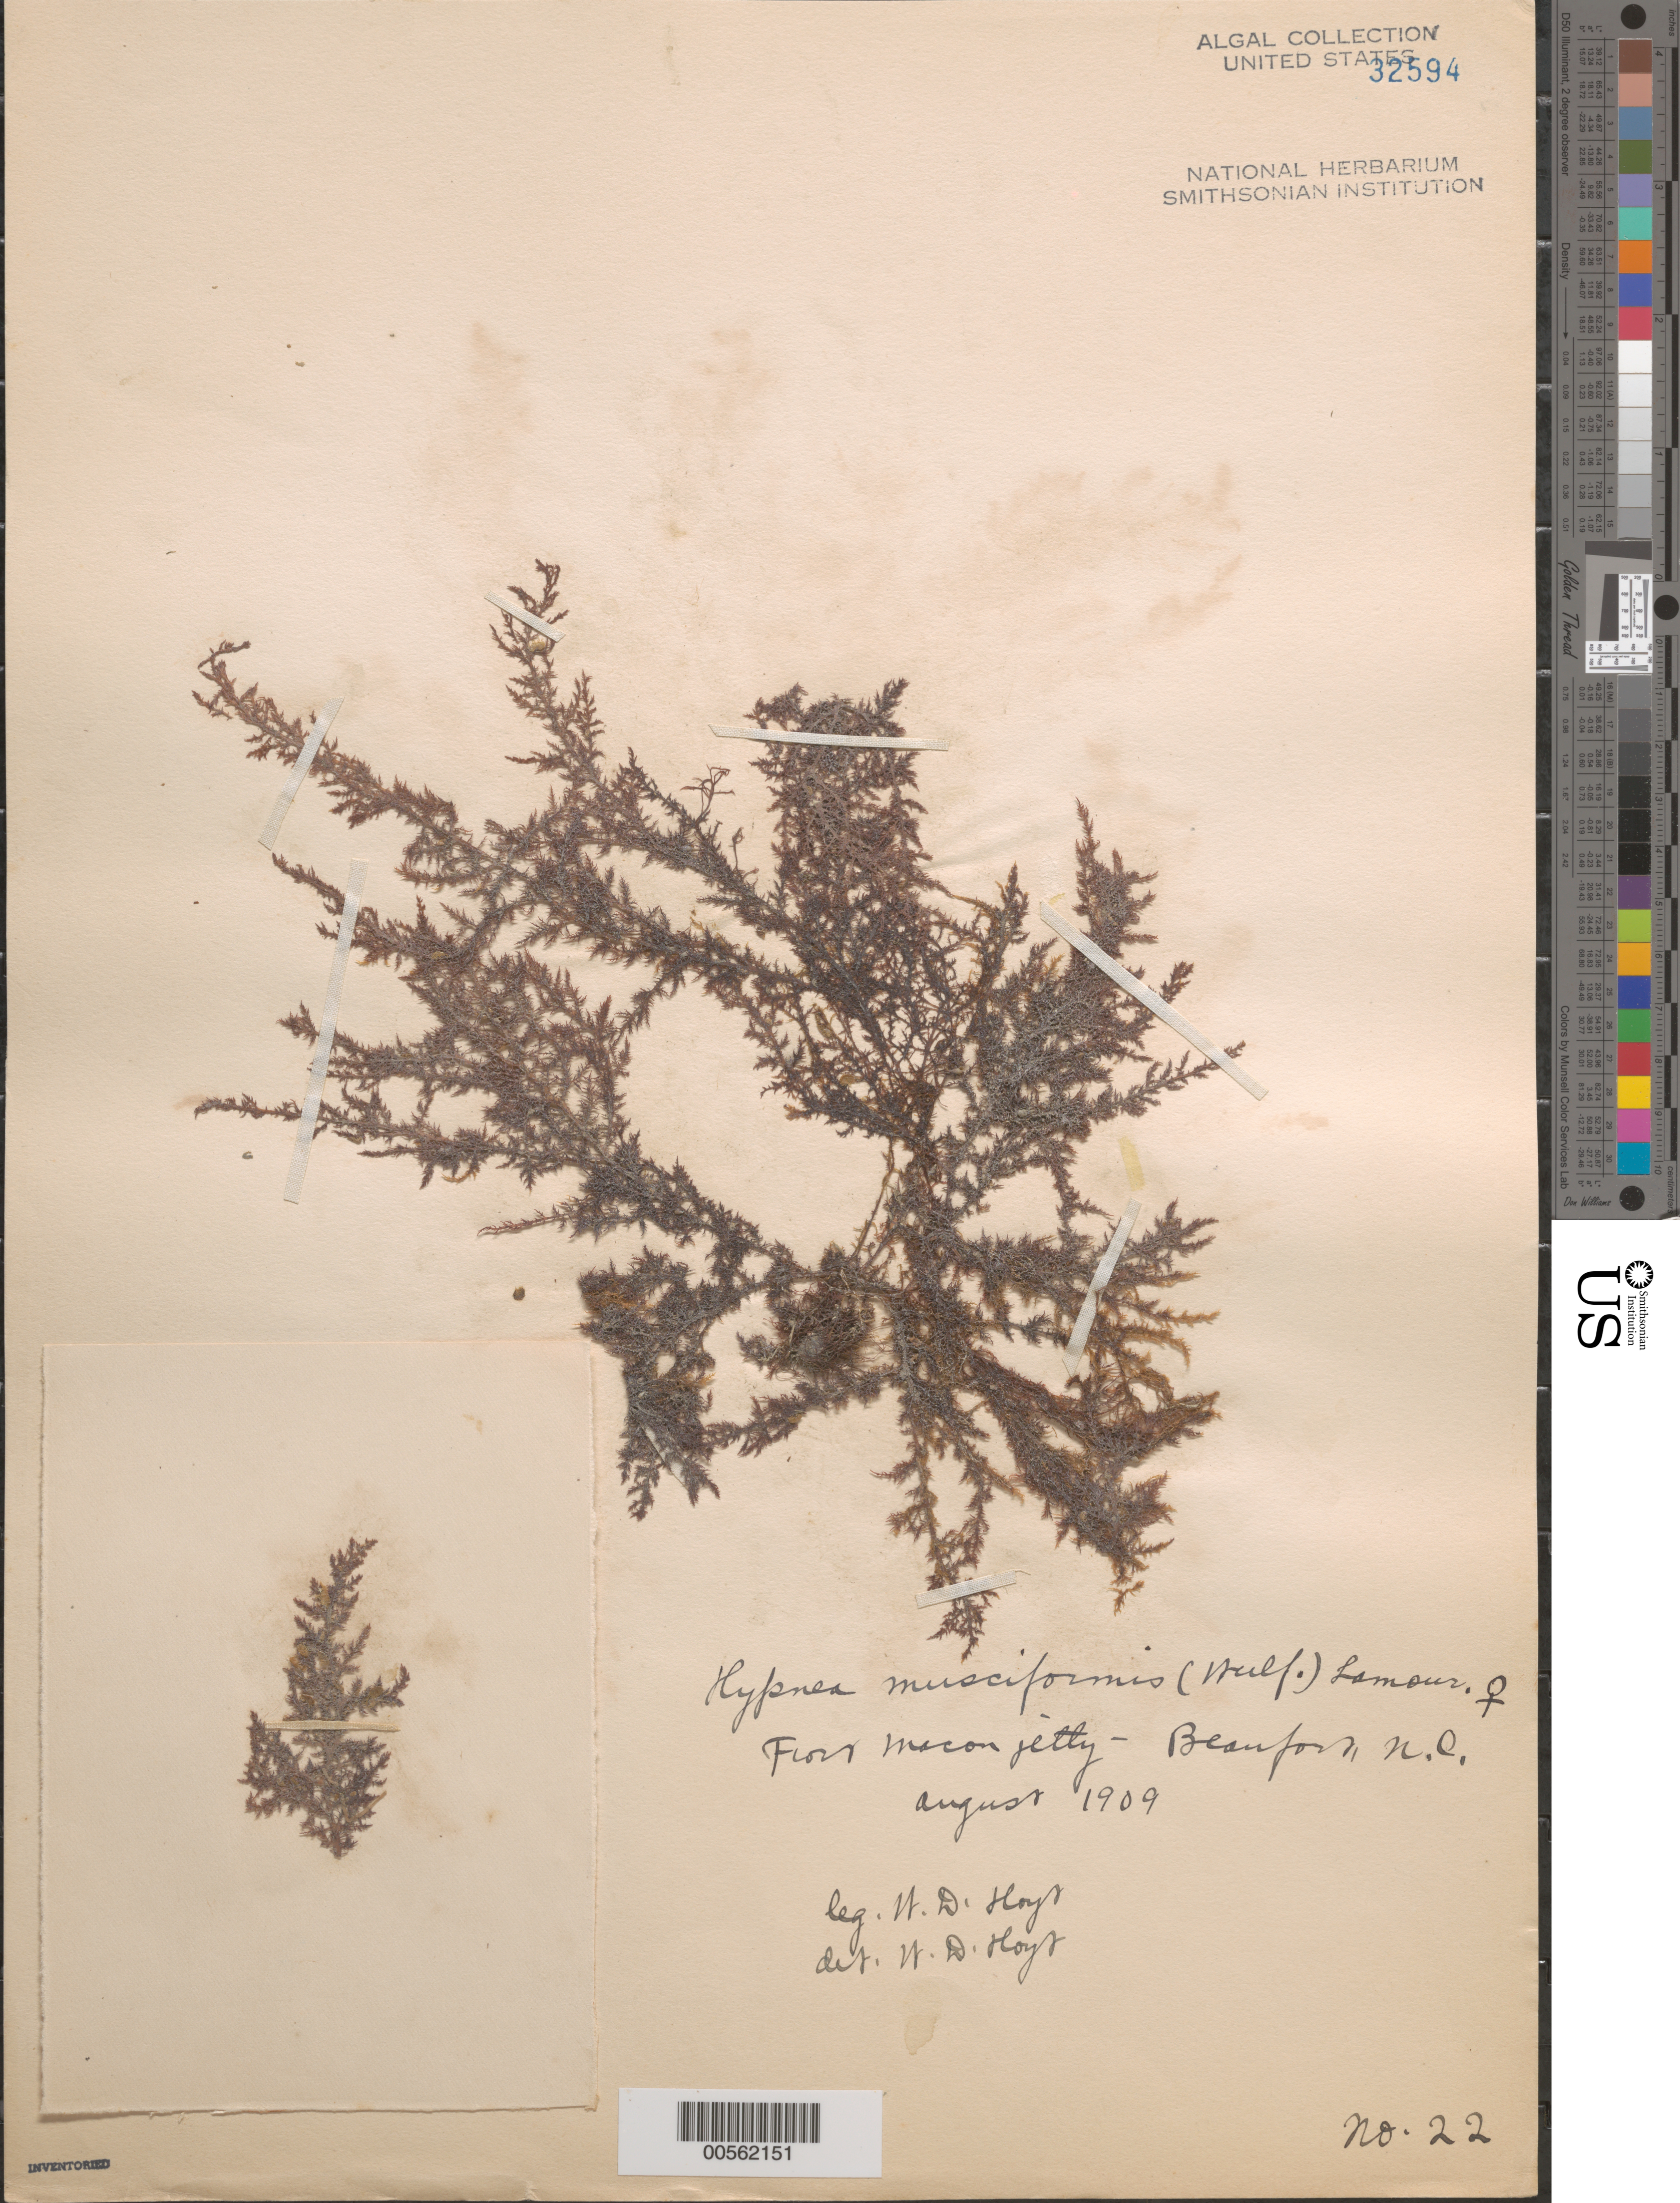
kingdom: Plantae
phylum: Rhodophyta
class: Florideophyceae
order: Gigartinales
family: Cystocloniaceae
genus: Hypnea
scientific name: Hypnea musciformis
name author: (Wulfen) J.V.Lamouroux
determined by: Hoyt, W. D.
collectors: W. D. Hoyt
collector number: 22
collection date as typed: Aug 1909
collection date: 1909-08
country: United States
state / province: North Carolina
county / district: Carteret County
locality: Beaufort, Fort Macon jetty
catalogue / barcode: US 32594